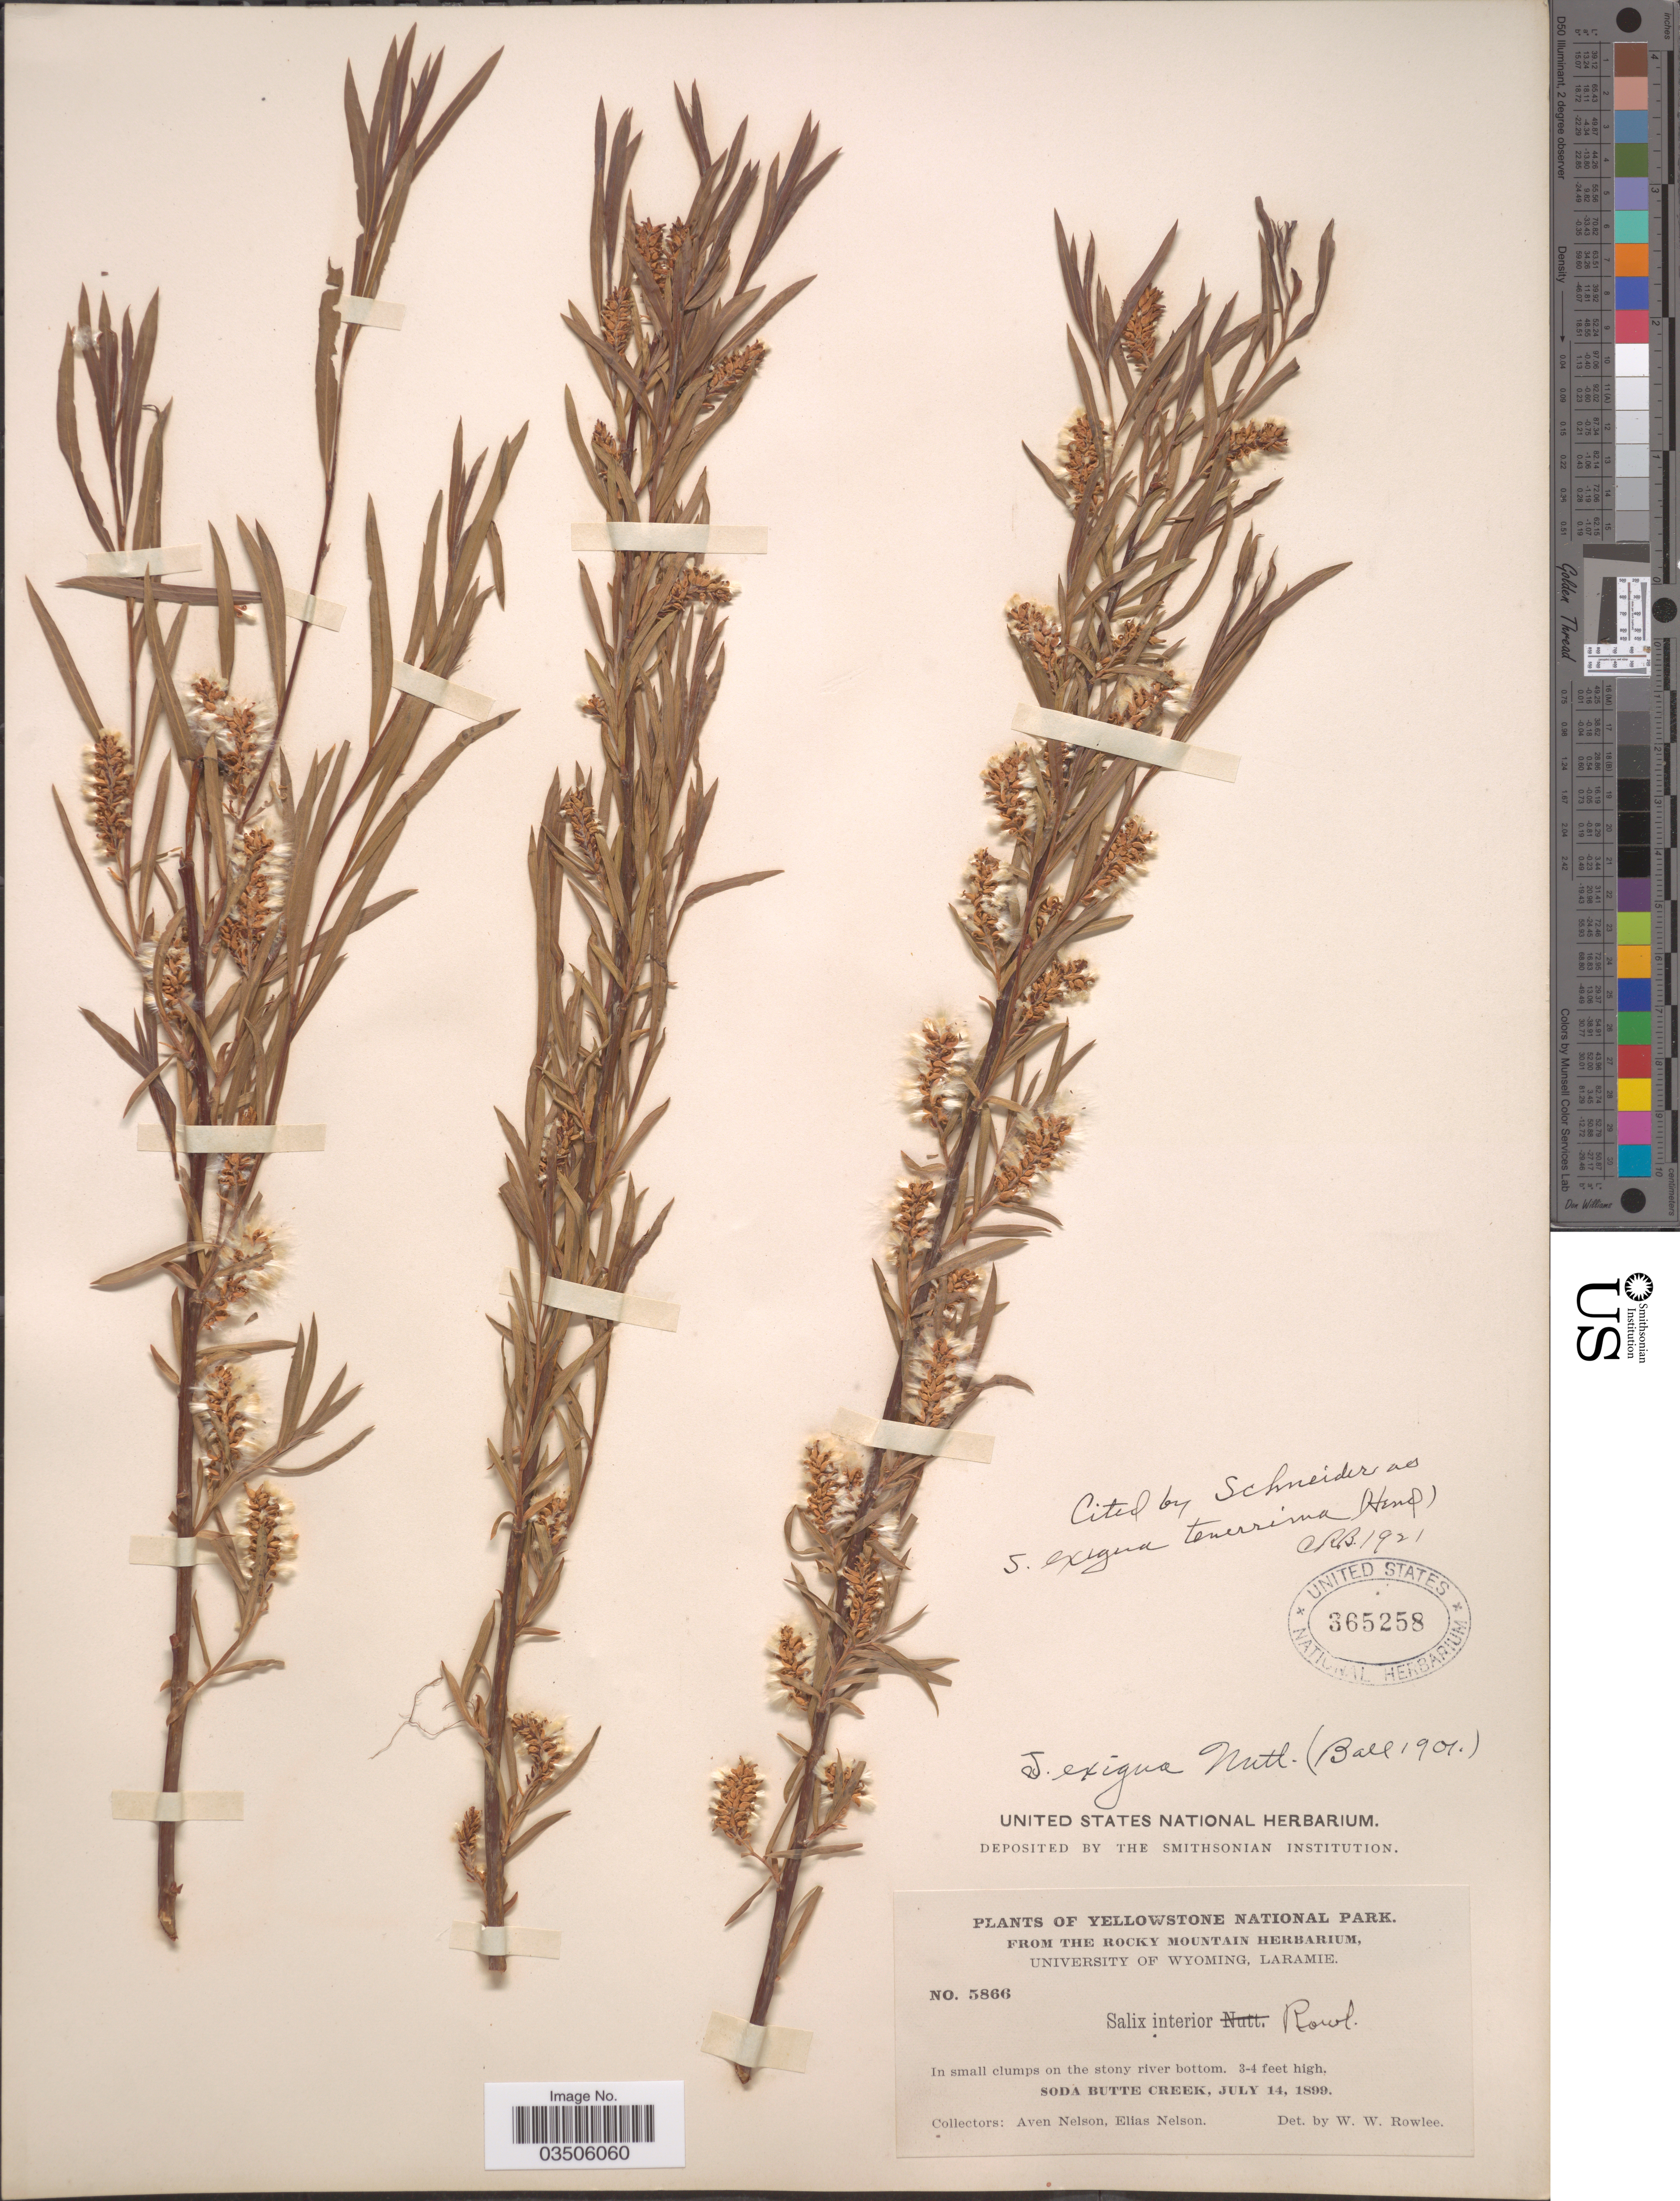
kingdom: Plantae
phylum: Tracheophyta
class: Magnoliopsida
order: Malpighiales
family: Salicaceae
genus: Salix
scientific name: Salix tenerrima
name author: (L.F. Hend.) A. Heller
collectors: A. Nelson & E. Nelson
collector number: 5866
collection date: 1899-07-14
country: United States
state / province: Wyoming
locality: Yellowstone National Park. Soda Butte Creek.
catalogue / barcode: US 365258